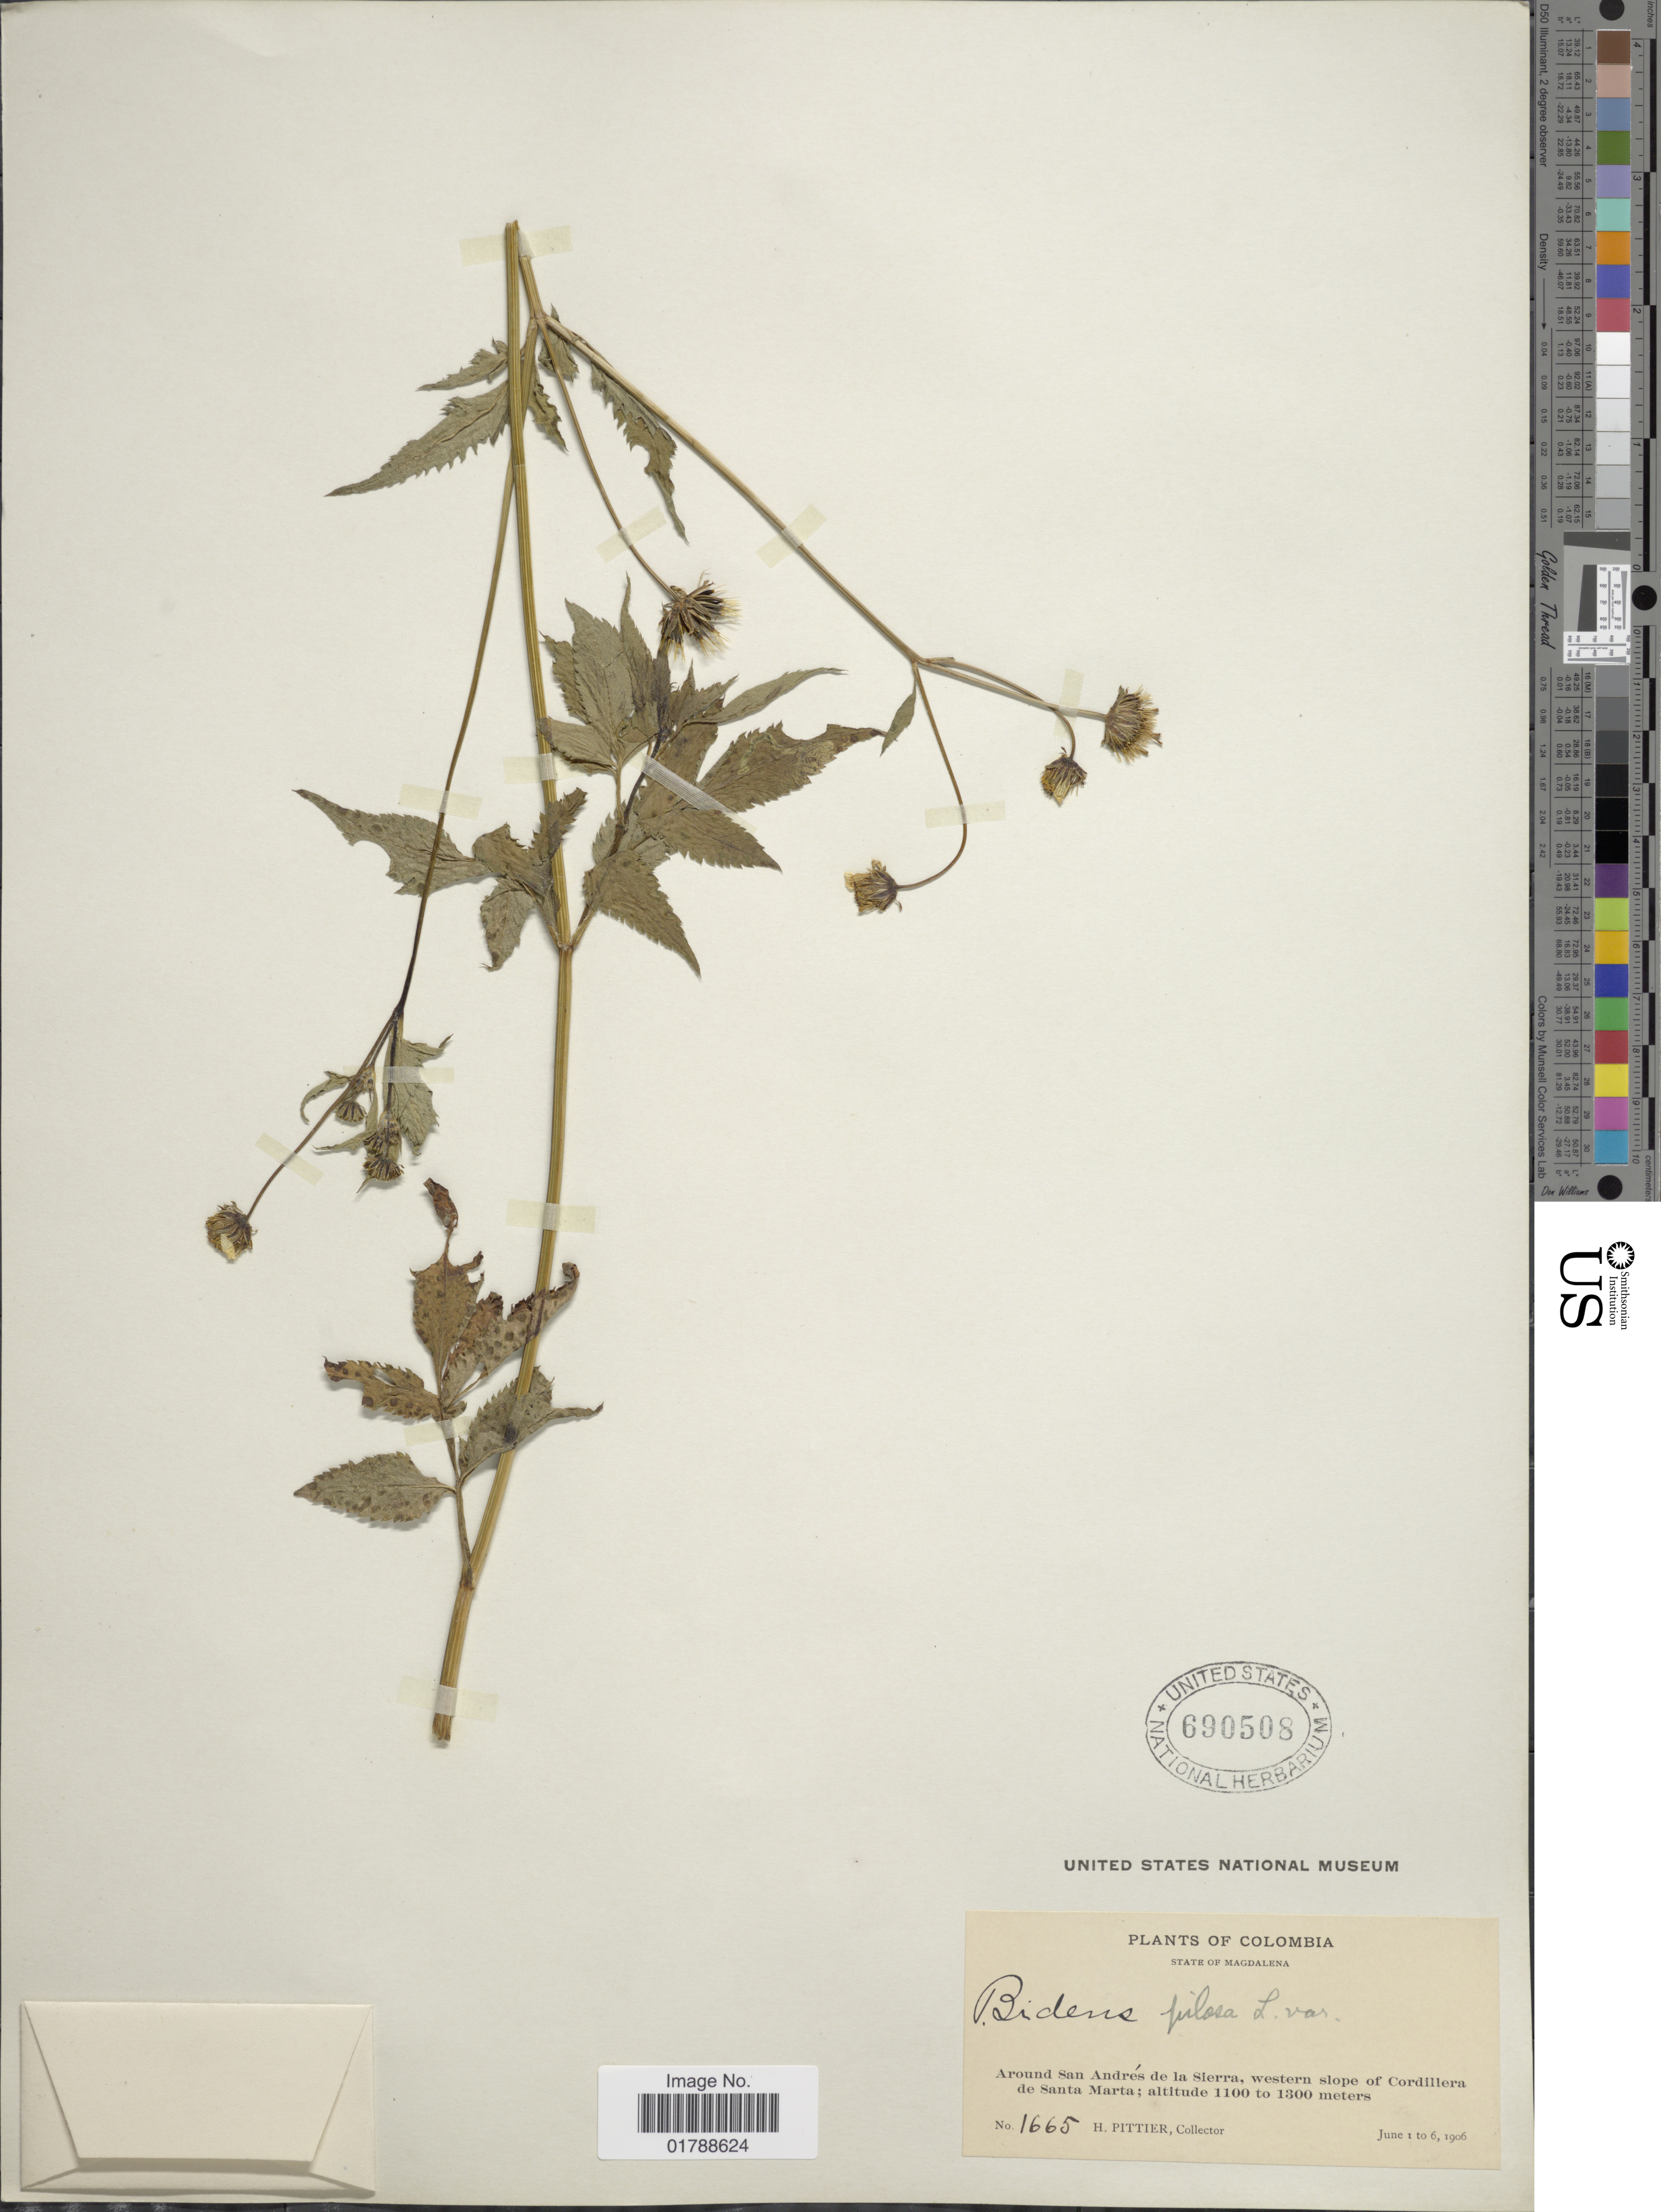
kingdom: Plantae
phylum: Tracheophyta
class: Magnoliopsida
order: Asterales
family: Asteraceae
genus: Bidens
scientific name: Bidens pilosa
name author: L.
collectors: H. F. Pittier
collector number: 1665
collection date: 1906-06-01/1906-06-06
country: Colombia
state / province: Magdalena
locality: Around San Andrés de la Sierra, western slopes of Cordillera de Santa Marta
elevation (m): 1100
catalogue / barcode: US 690508